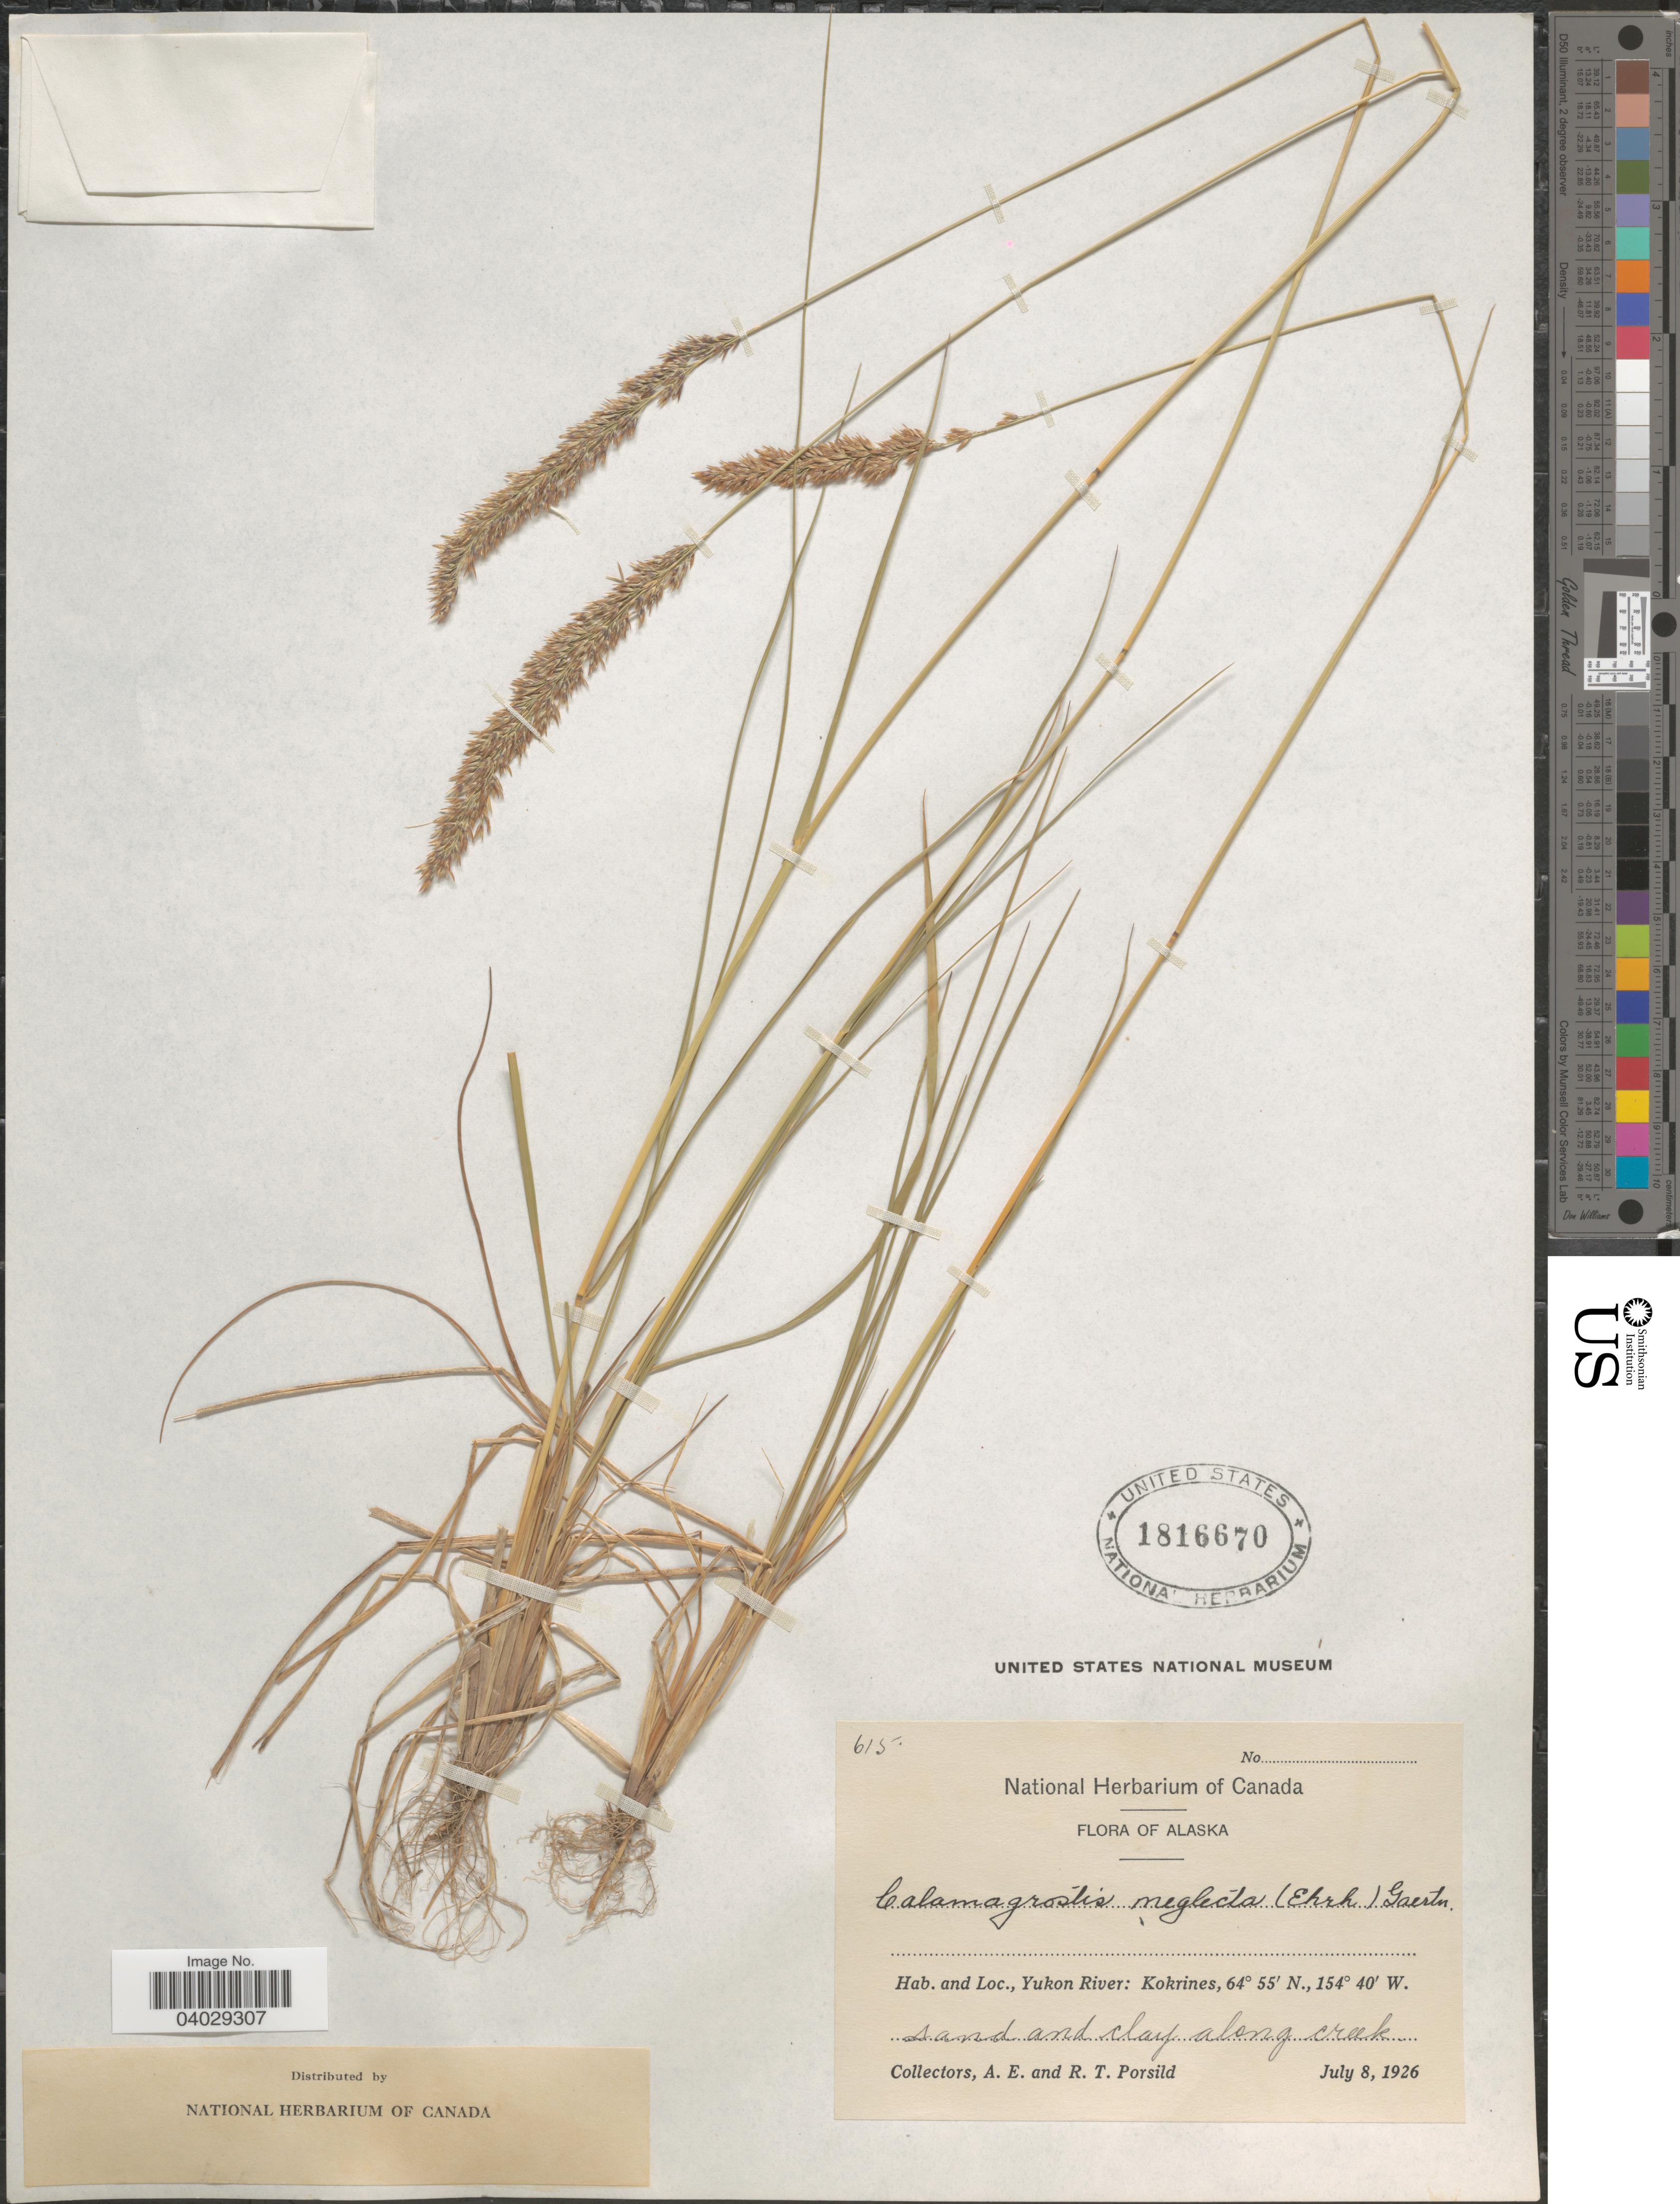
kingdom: Plantae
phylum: Tracheophyta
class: Liliopsida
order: Poales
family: Poaceae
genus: Calamagrostis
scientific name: Calamagrostis neglecta (Ehrh.) Gaertner et al.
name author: (Ehrhart) G. Gaertn. et al.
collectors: A. E. Porsild & R. T. Porsild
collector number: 615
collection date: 1926-07-08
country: United States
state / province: Alaska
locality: Yukon River: Kokrines.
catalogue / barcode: US 1816670